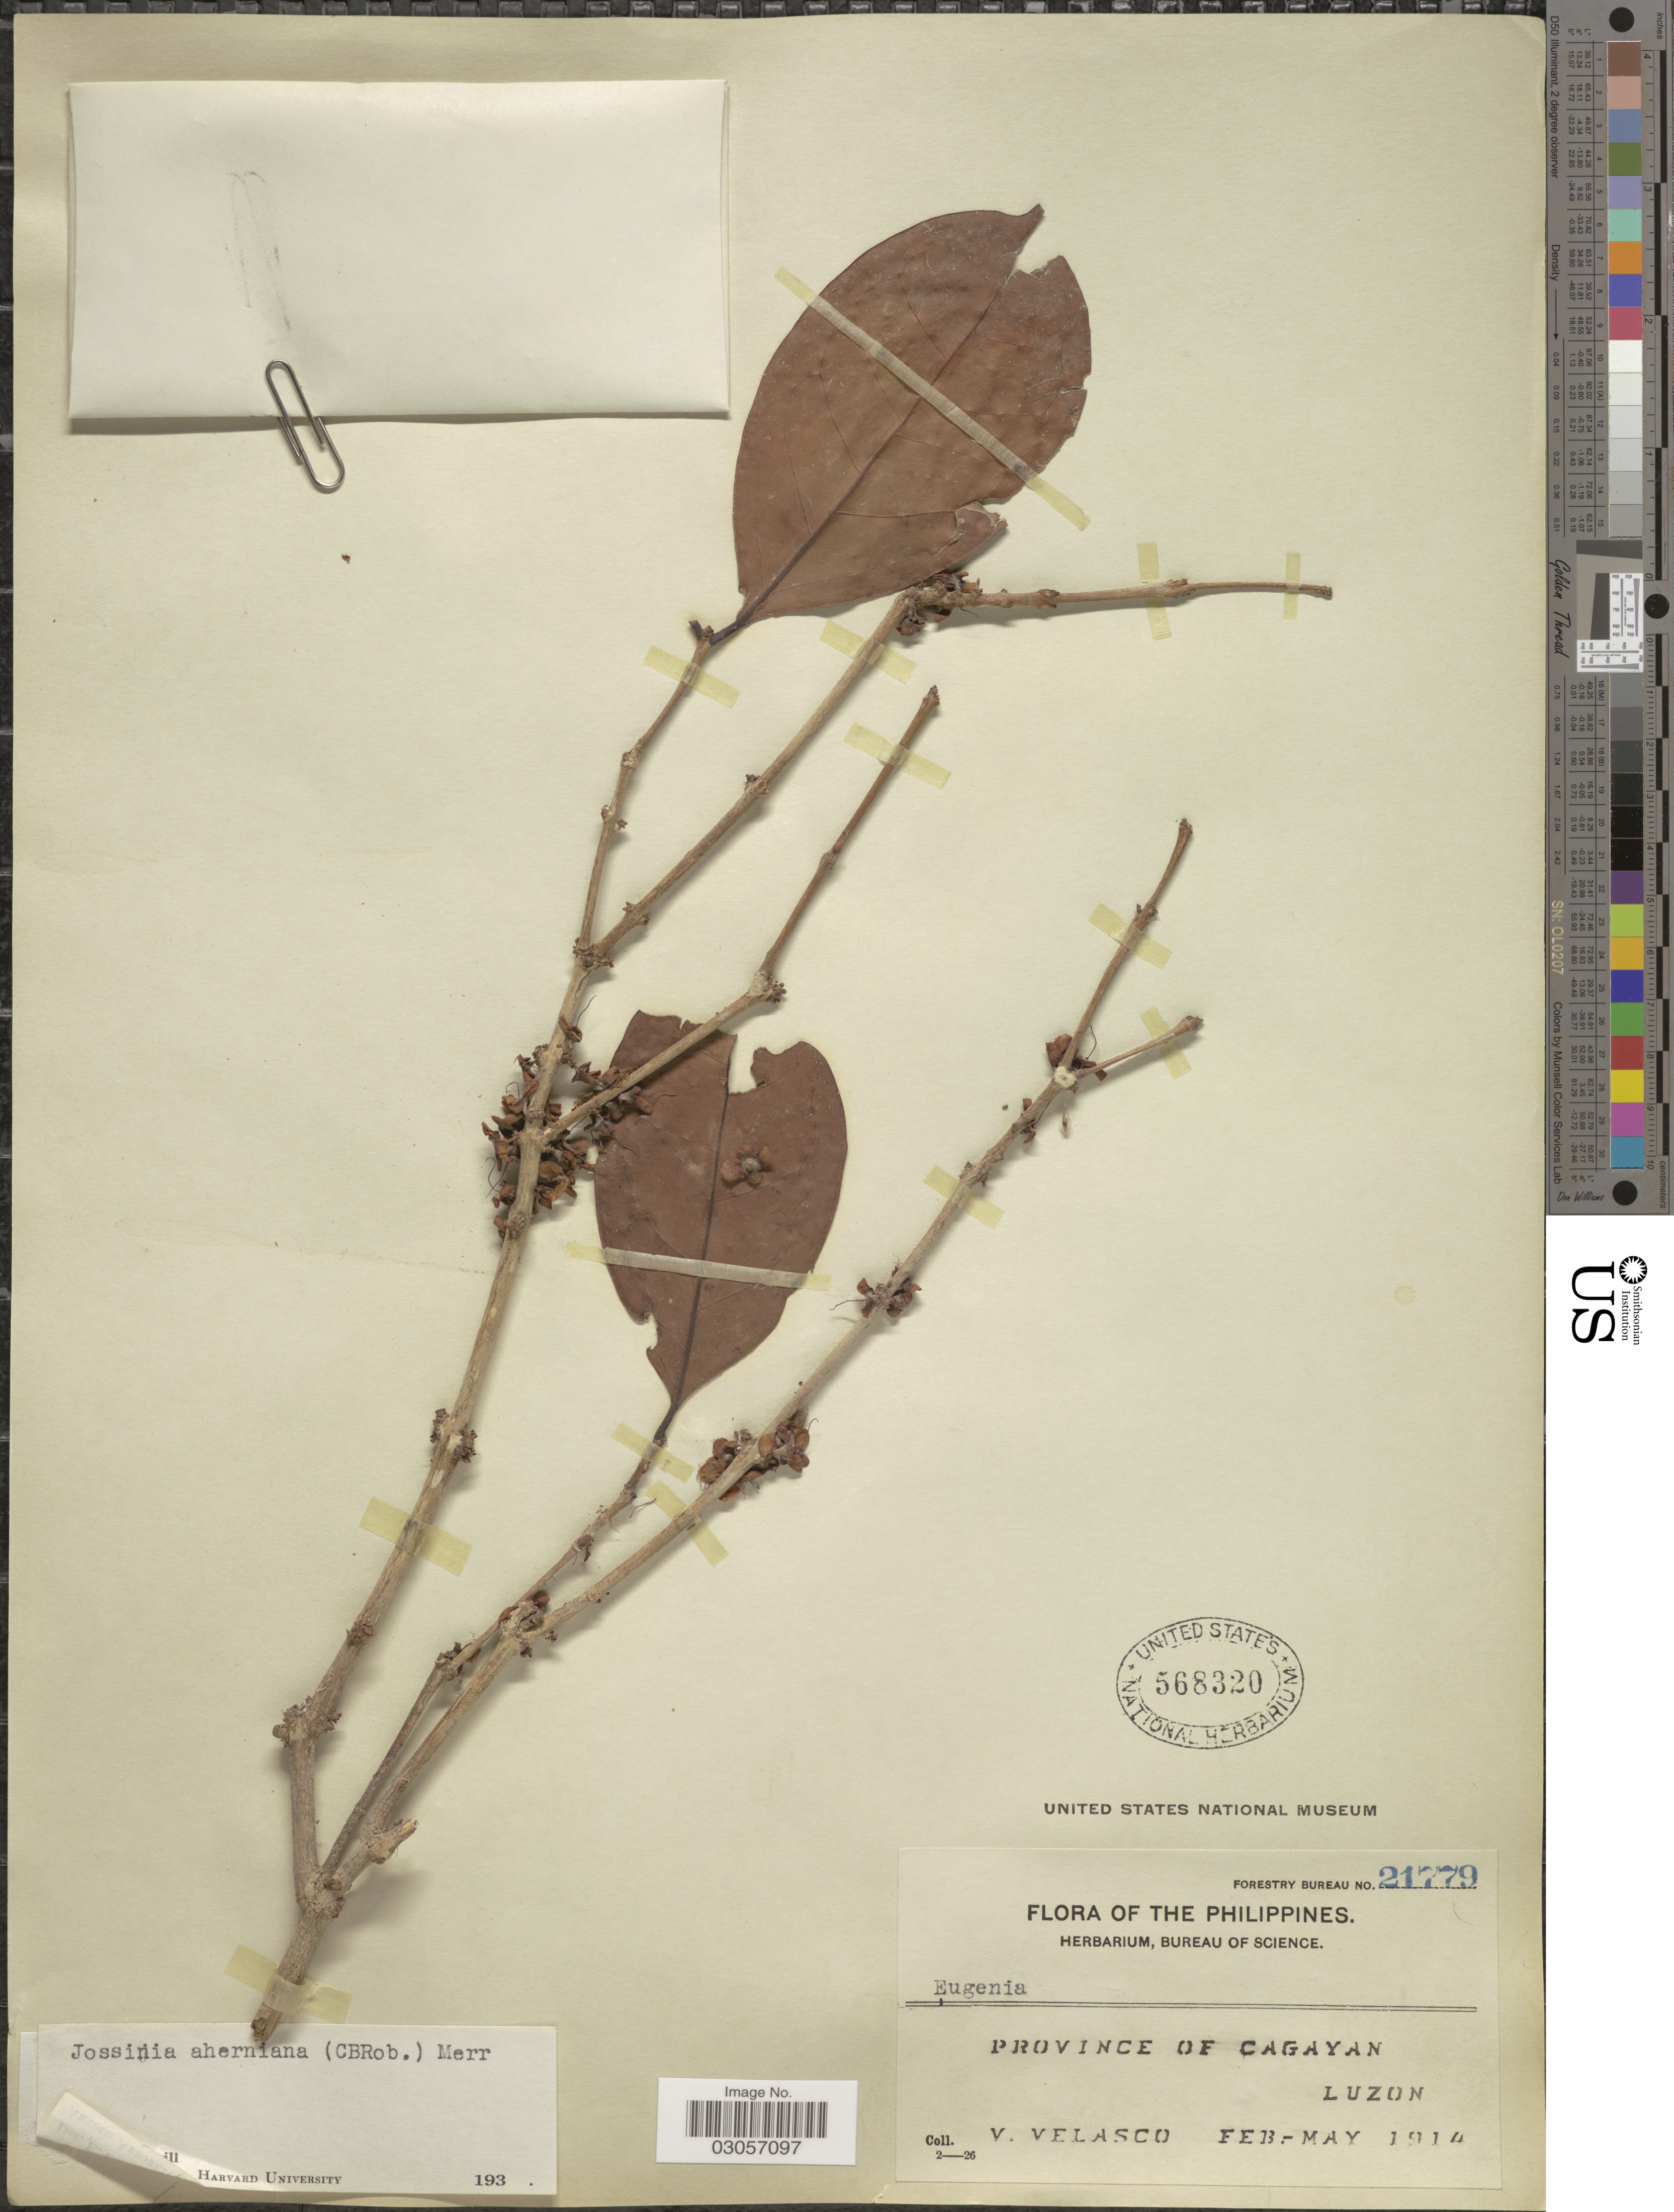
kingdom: Plantae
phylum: Tracheophyta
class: Magnoliopsida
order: Myrtales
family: Myrtaceae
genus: Eugenia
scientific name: Eugenia aherniana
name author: C.B. Rob.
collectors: V. Velasco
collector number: Forestry Bureau 21779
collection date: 1914-02/1914-05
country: Philippines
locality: Province of Cagayan, Luzon.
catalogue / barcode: US 568320